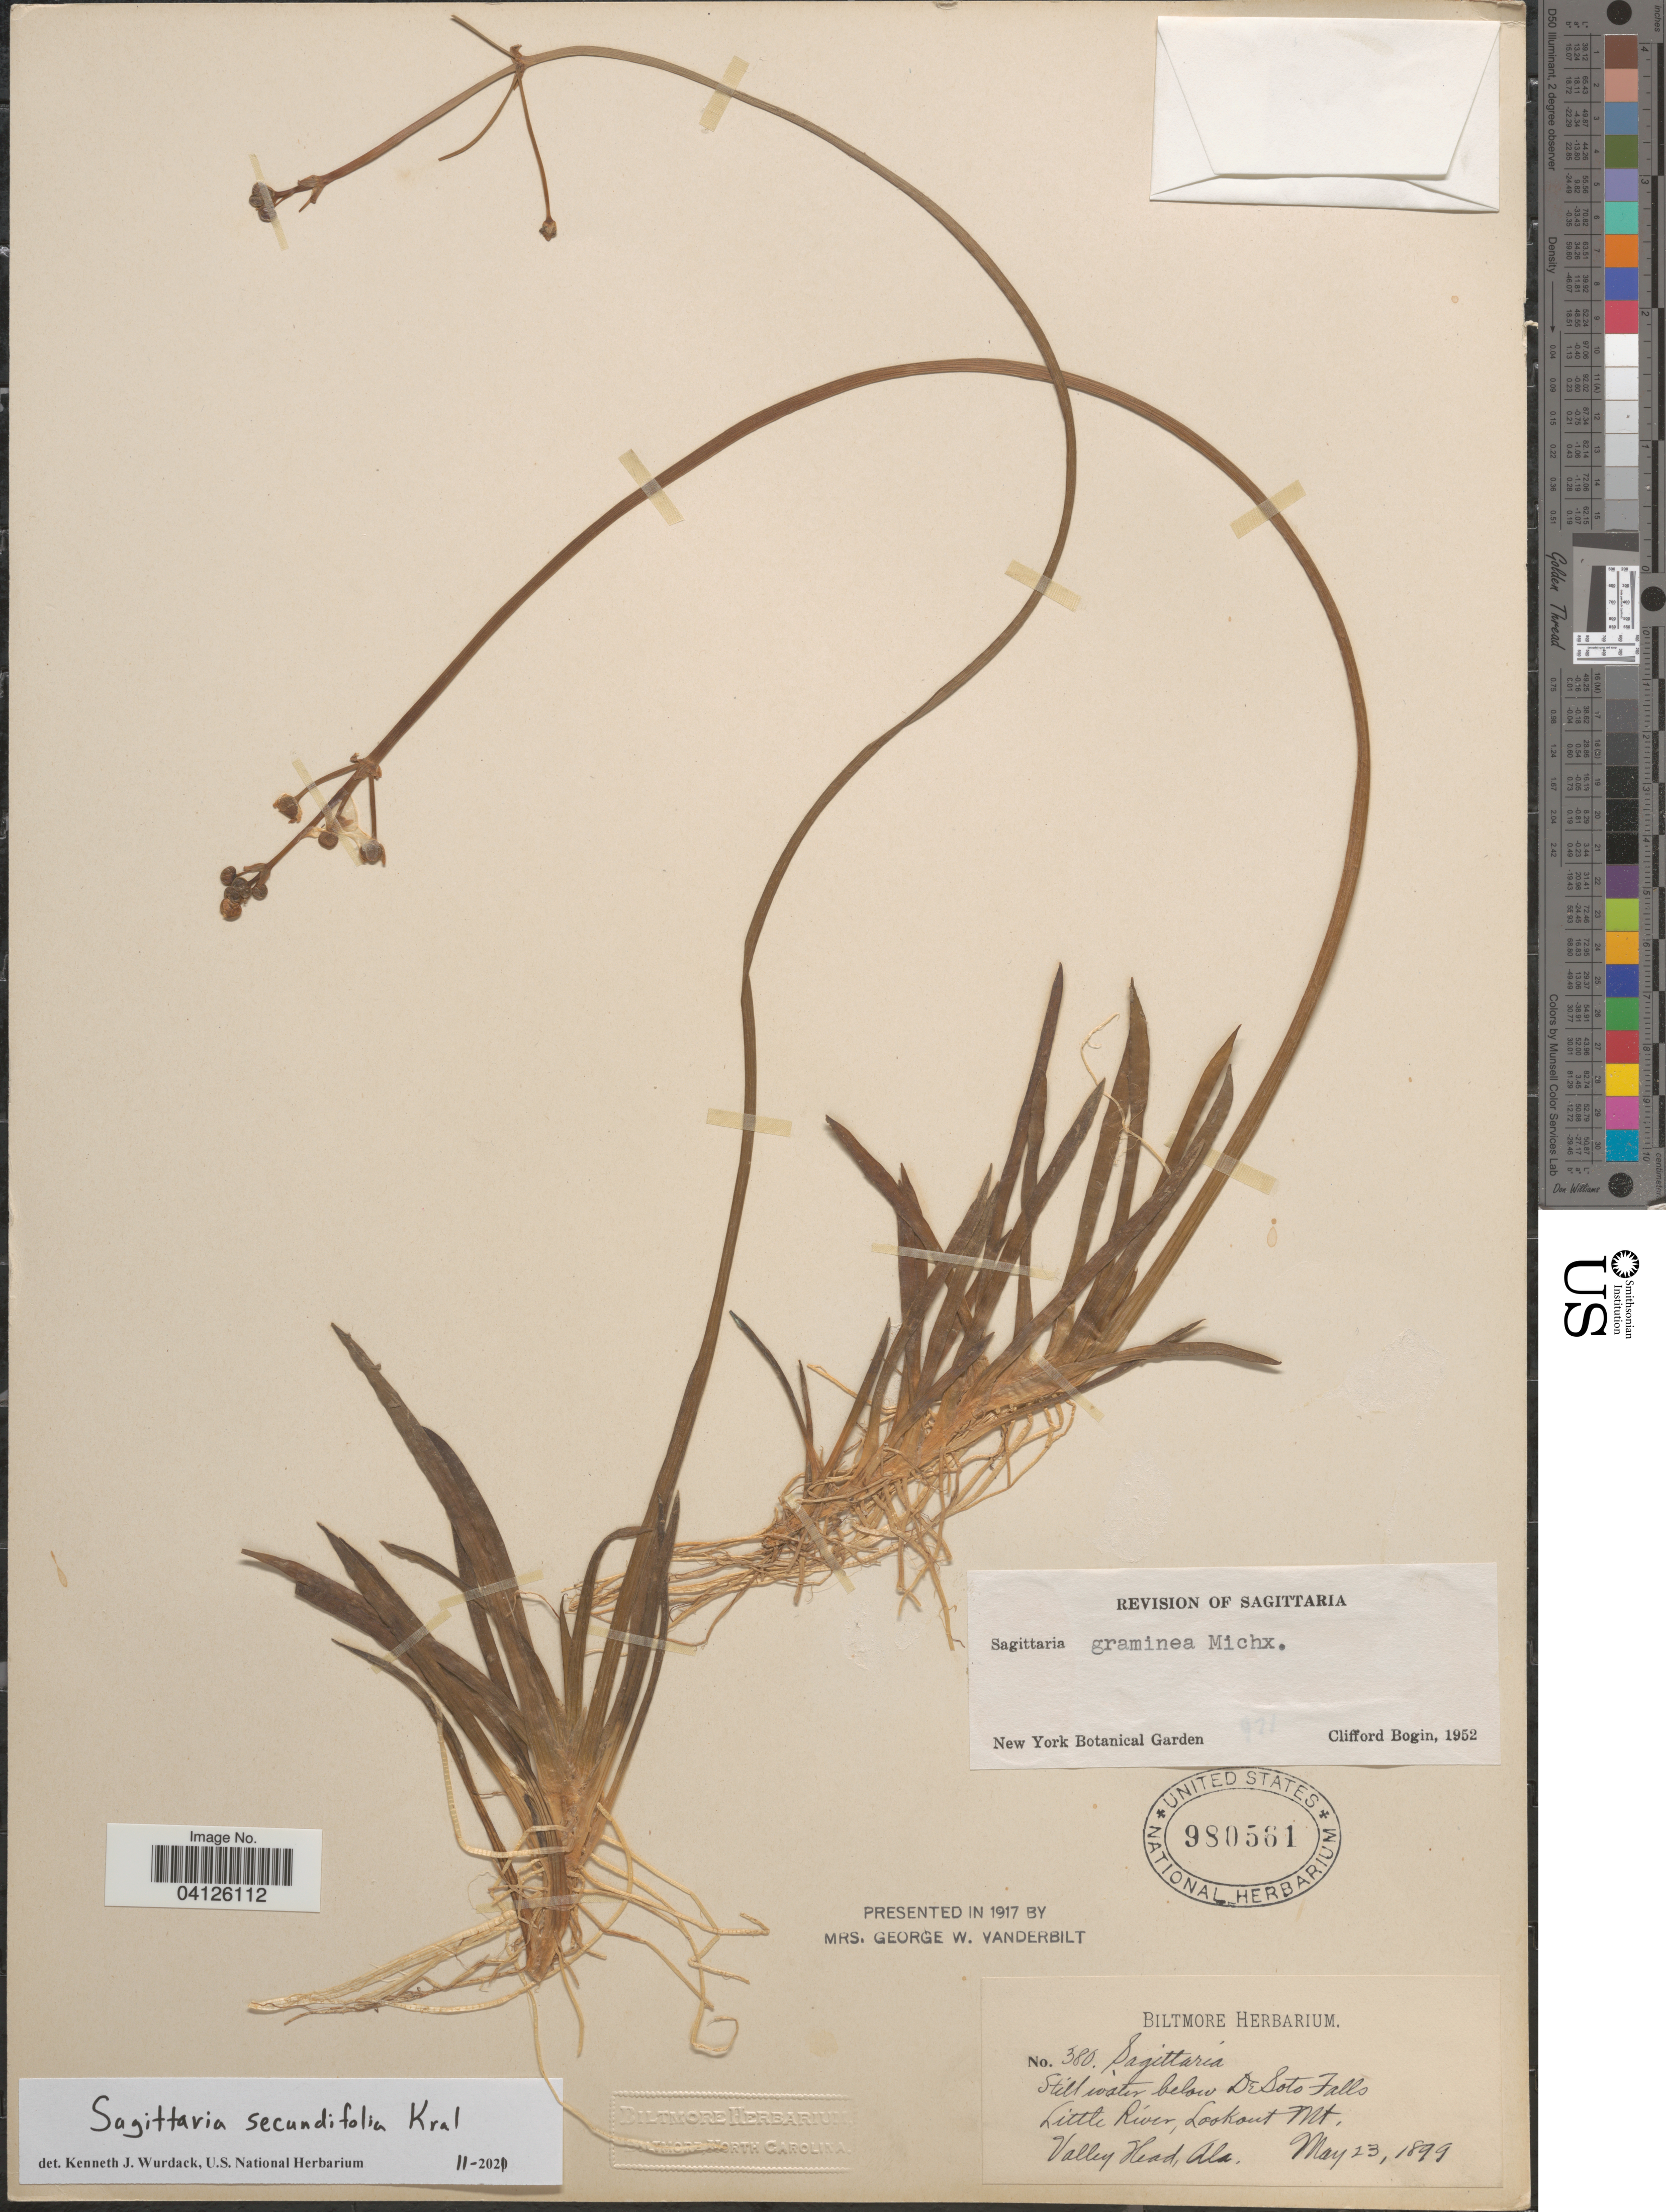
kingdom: Plantae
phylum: Tracheophyta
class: Liliopsida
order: Alismatales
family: Alismataceae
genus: Sagittaria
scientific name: Sagittaria secundifolia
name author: Kral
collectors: ex herb. Biltmore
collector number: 380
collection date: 1899-05-23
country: United States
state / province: Alabama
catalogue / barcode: US 980561